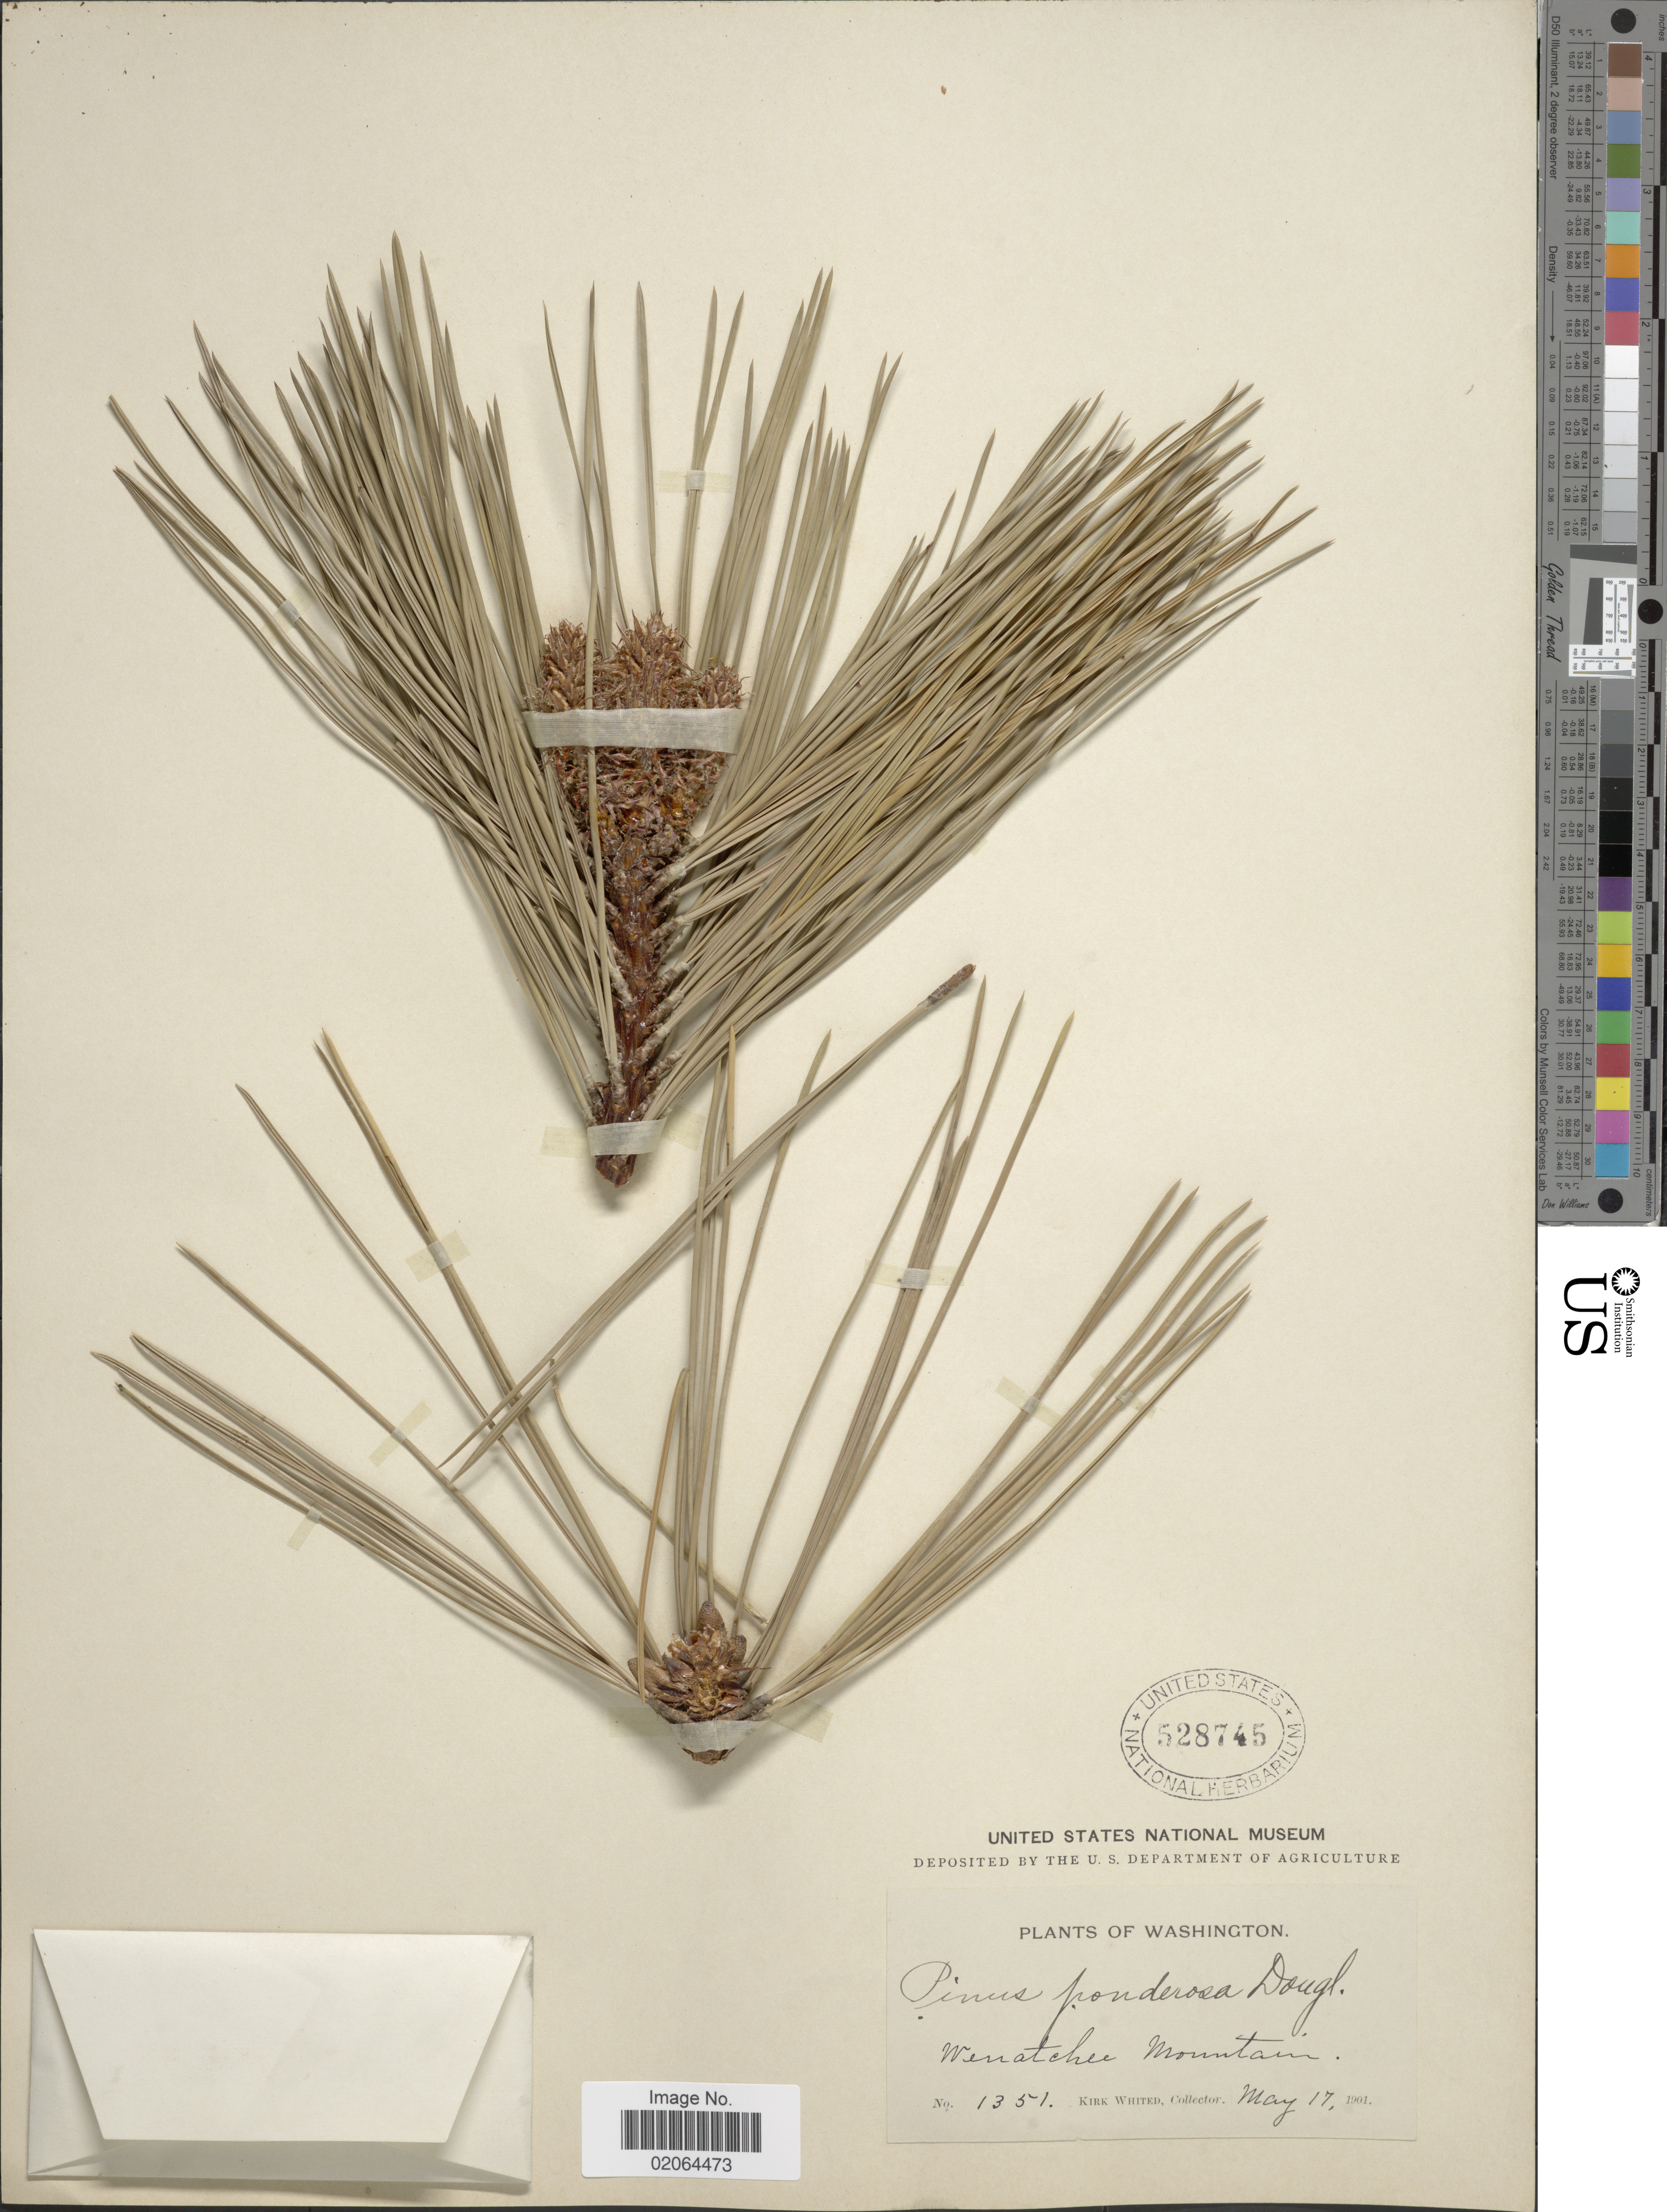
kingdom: Plantae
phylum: Tracheophyta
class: Pinopsida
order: Pinales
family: Pinaceae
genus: Pinus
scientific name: Pinus ponderosa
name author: Douglas ex C. Lawson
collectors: K. Whited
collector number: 1351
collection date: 1901-05-17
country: United States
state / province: Washington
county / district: Chelan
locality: Washington, Wenatchee Mountain.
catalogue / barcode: US 528745